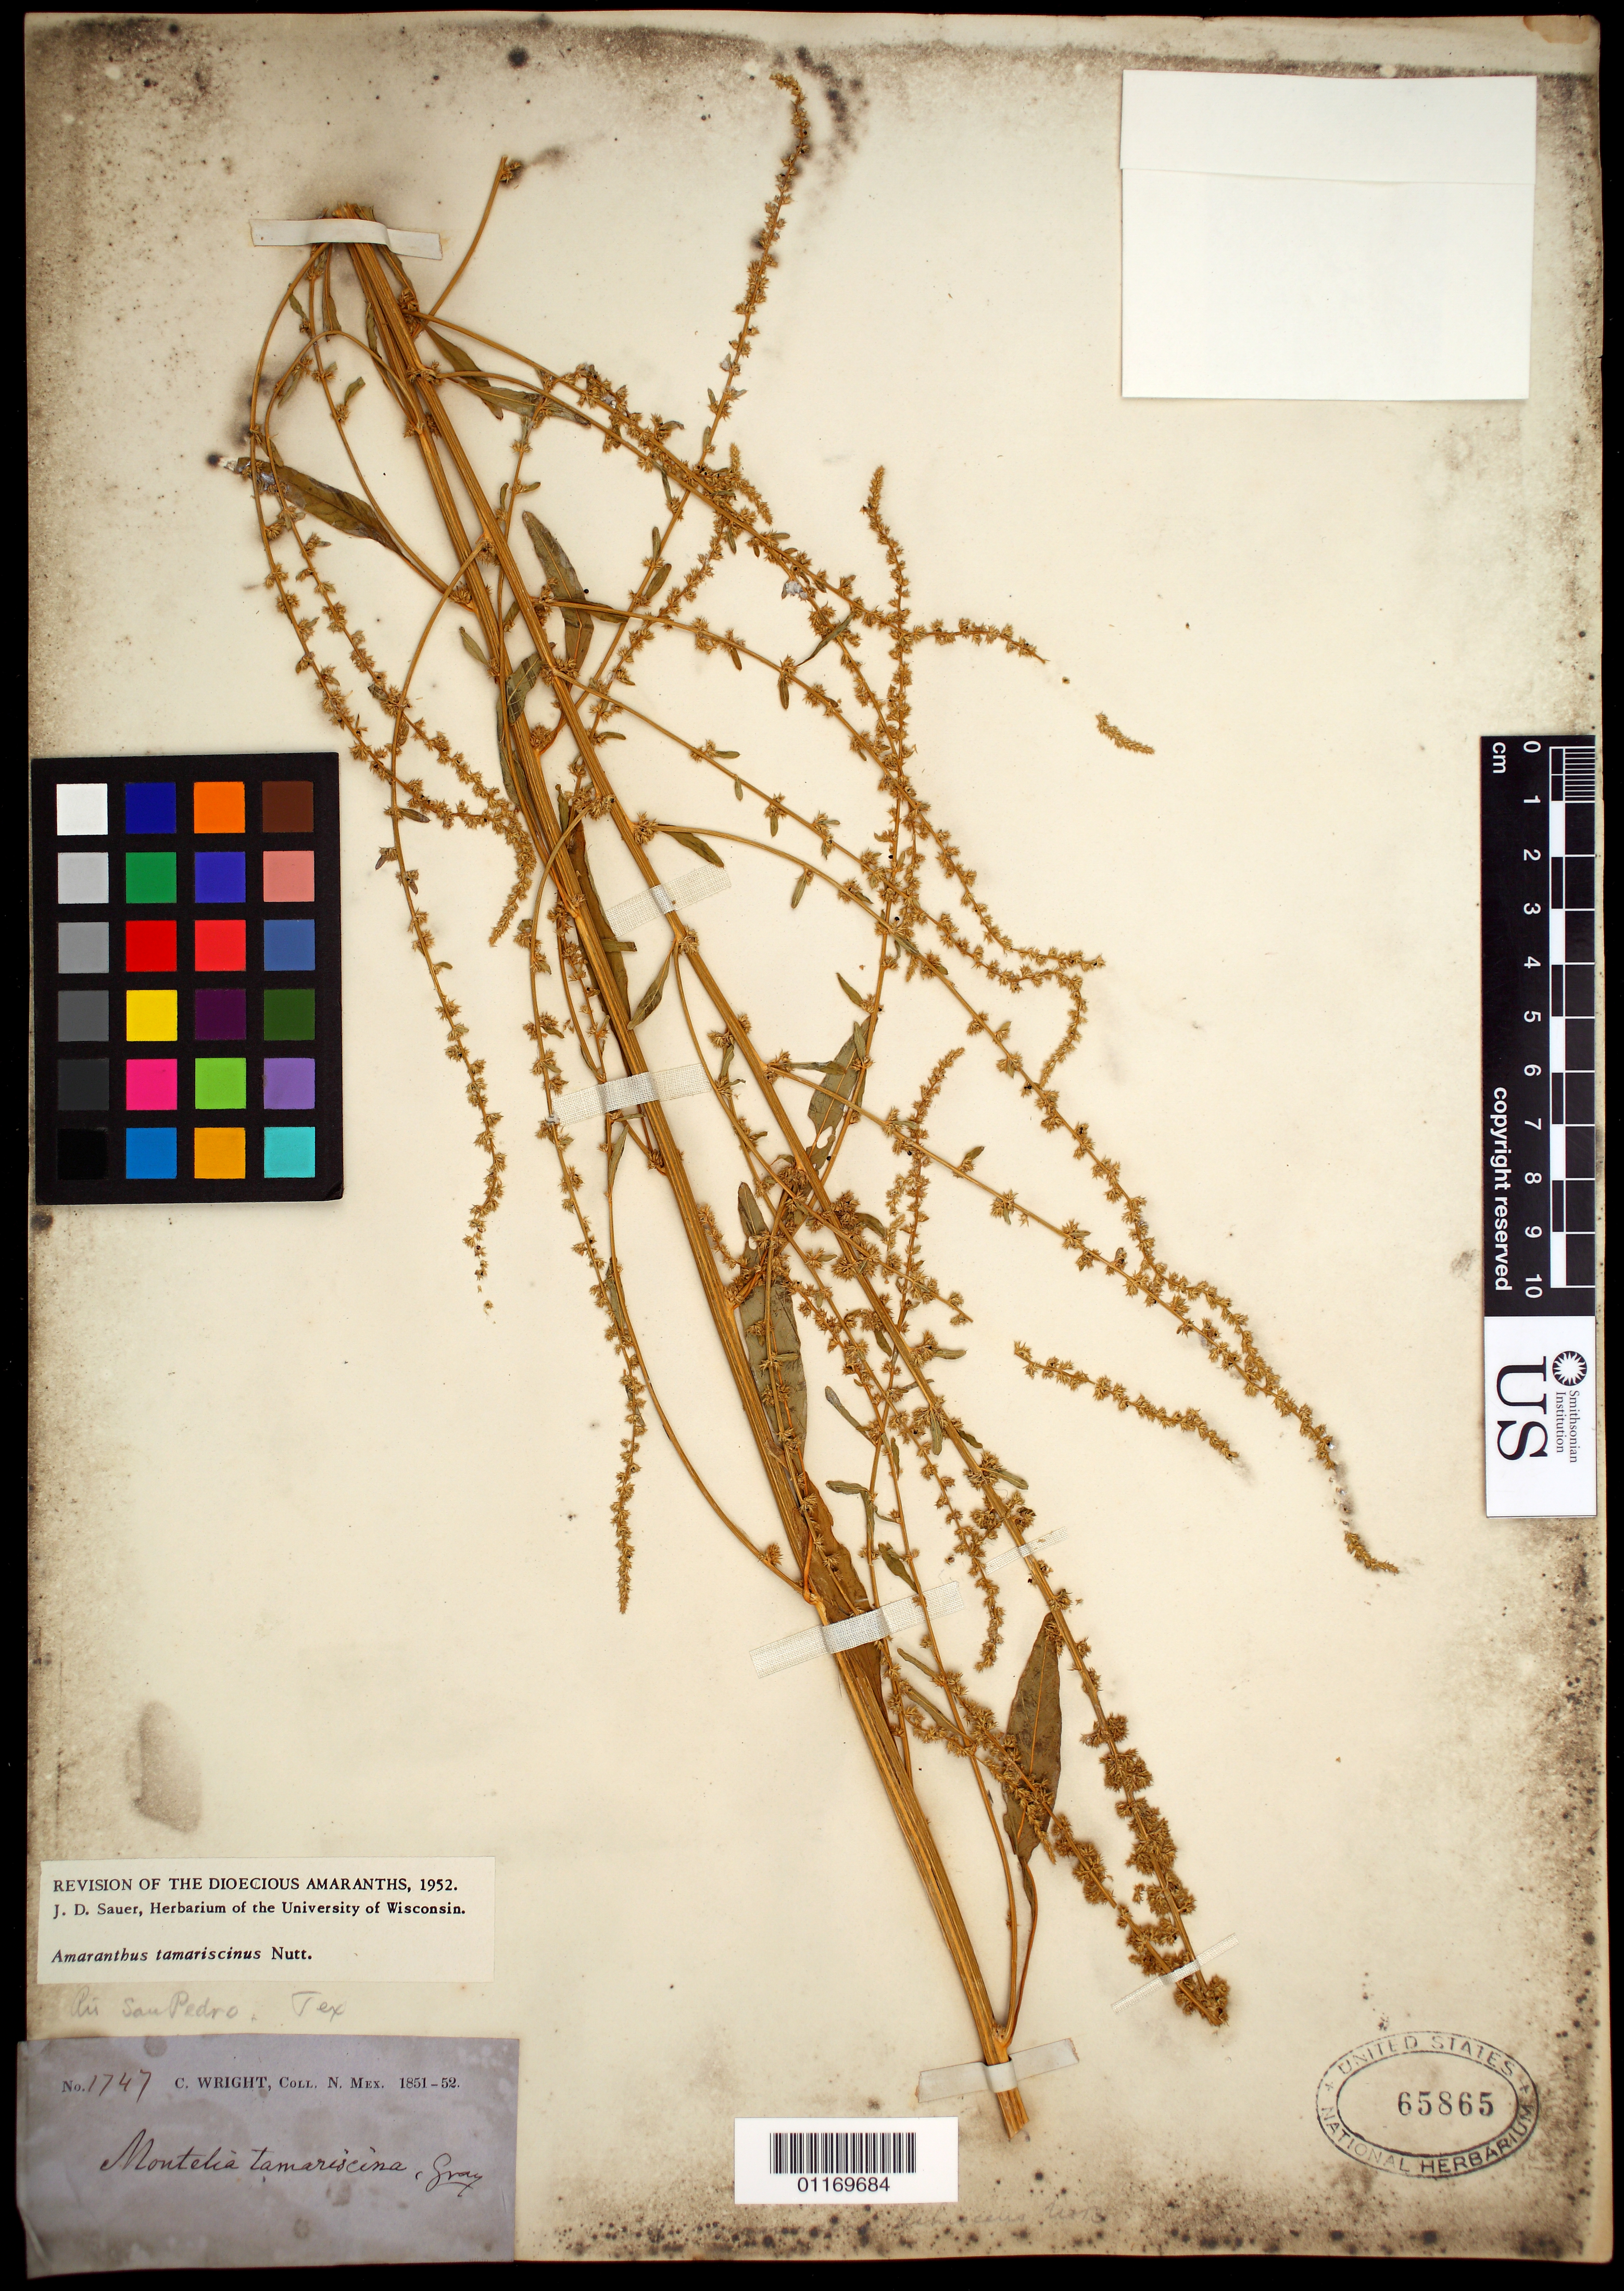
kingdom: Plantae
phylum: Tracheophyta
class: Magnoliopsida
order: Caryophyllales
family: Amaranthaceae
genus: Amaranthus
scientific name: Amaranthus tamariscinus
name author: Nutt.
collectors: C. Wright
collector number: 1747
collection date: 1851/1852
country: United States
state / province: New Mexico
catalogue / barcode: US 65865